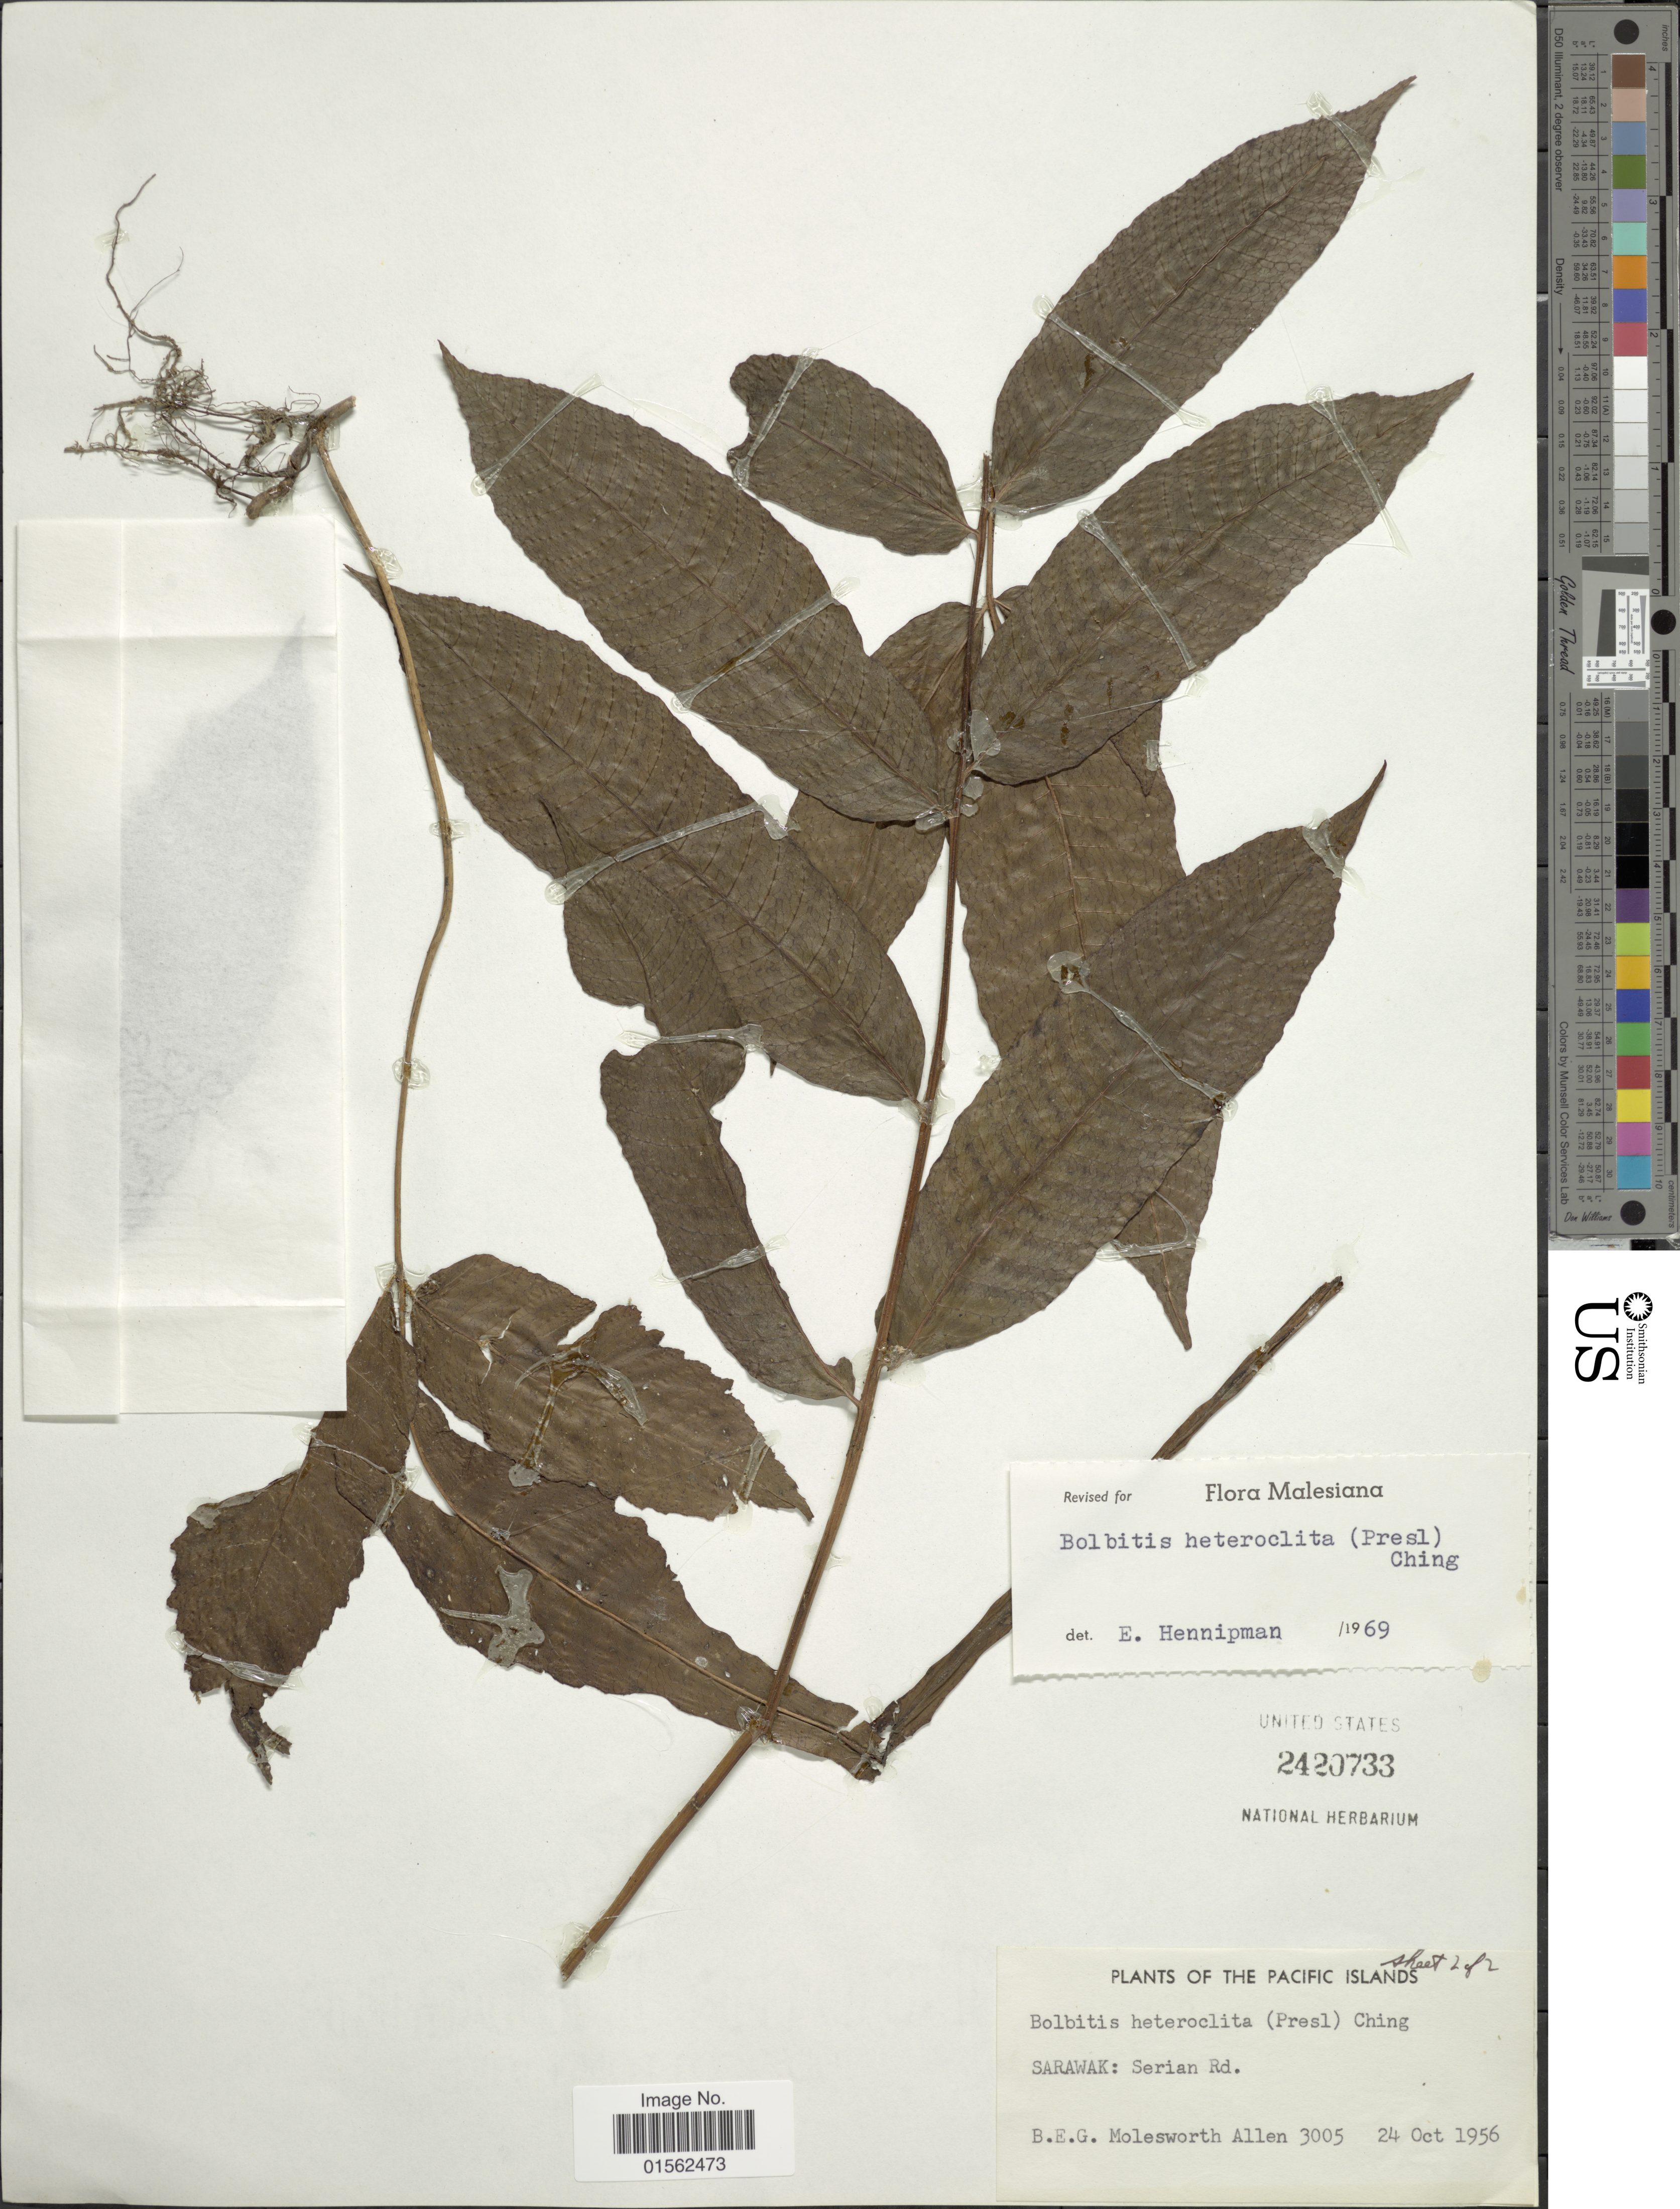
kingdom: Plantae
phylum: Tracheophyta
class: Polypodiopsida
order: Polypodiales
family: Dryopteridaceae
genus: Bolbitis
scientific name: Bolbitis heteroclita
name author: (C. Presl) Ching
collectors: B. E. G. Molesworth-Allen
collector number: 3005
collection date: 1956-10-24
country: Malaysia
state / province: Sarawak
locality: Pacific Islands, Serian Rd.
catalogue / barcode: US 2420733